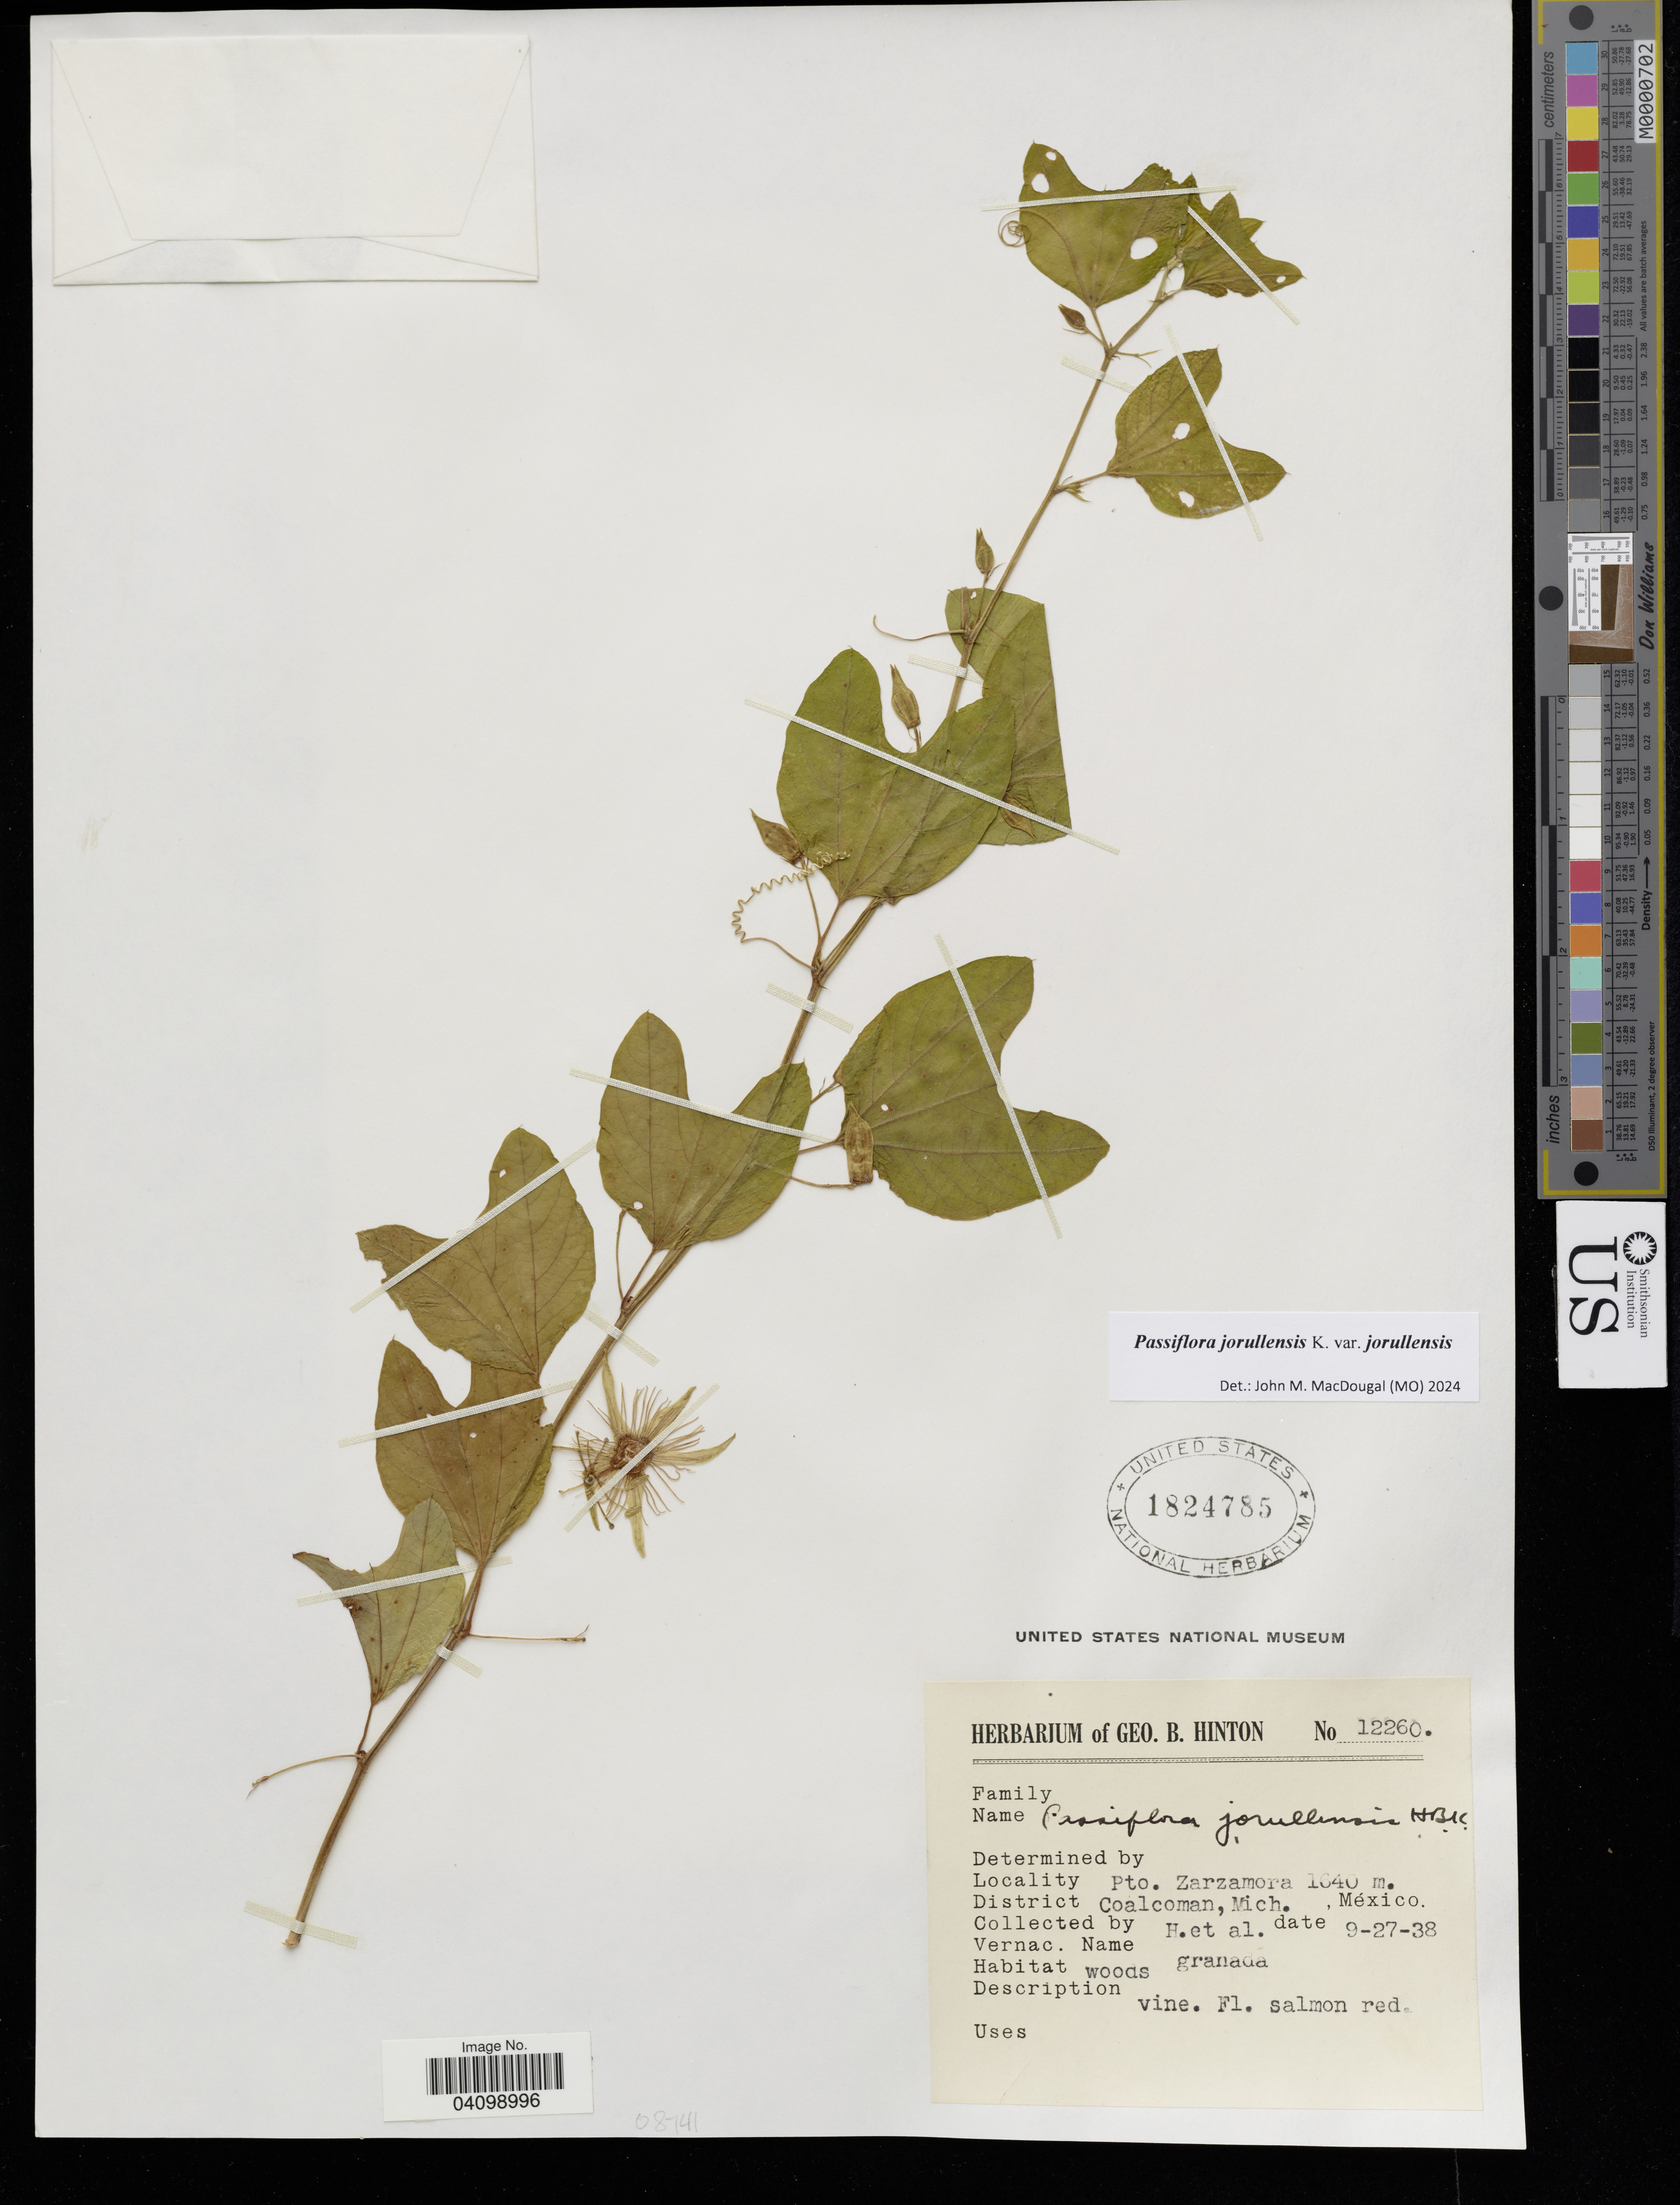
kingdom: Plantae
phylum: Tracheophyta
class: Magnoliopsida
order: Malpighiales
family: Passifloraceae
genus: Passiflora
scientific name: Passiflora jorullensis var. jorullensis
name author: Kunth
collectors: G. B. Hinton & et al.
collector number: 12260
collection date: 1938-09-27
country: Mexico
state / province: Michoacán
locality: Pto. Zarzamora, Coalcoman.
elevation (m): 1640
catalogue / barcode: US 1824785